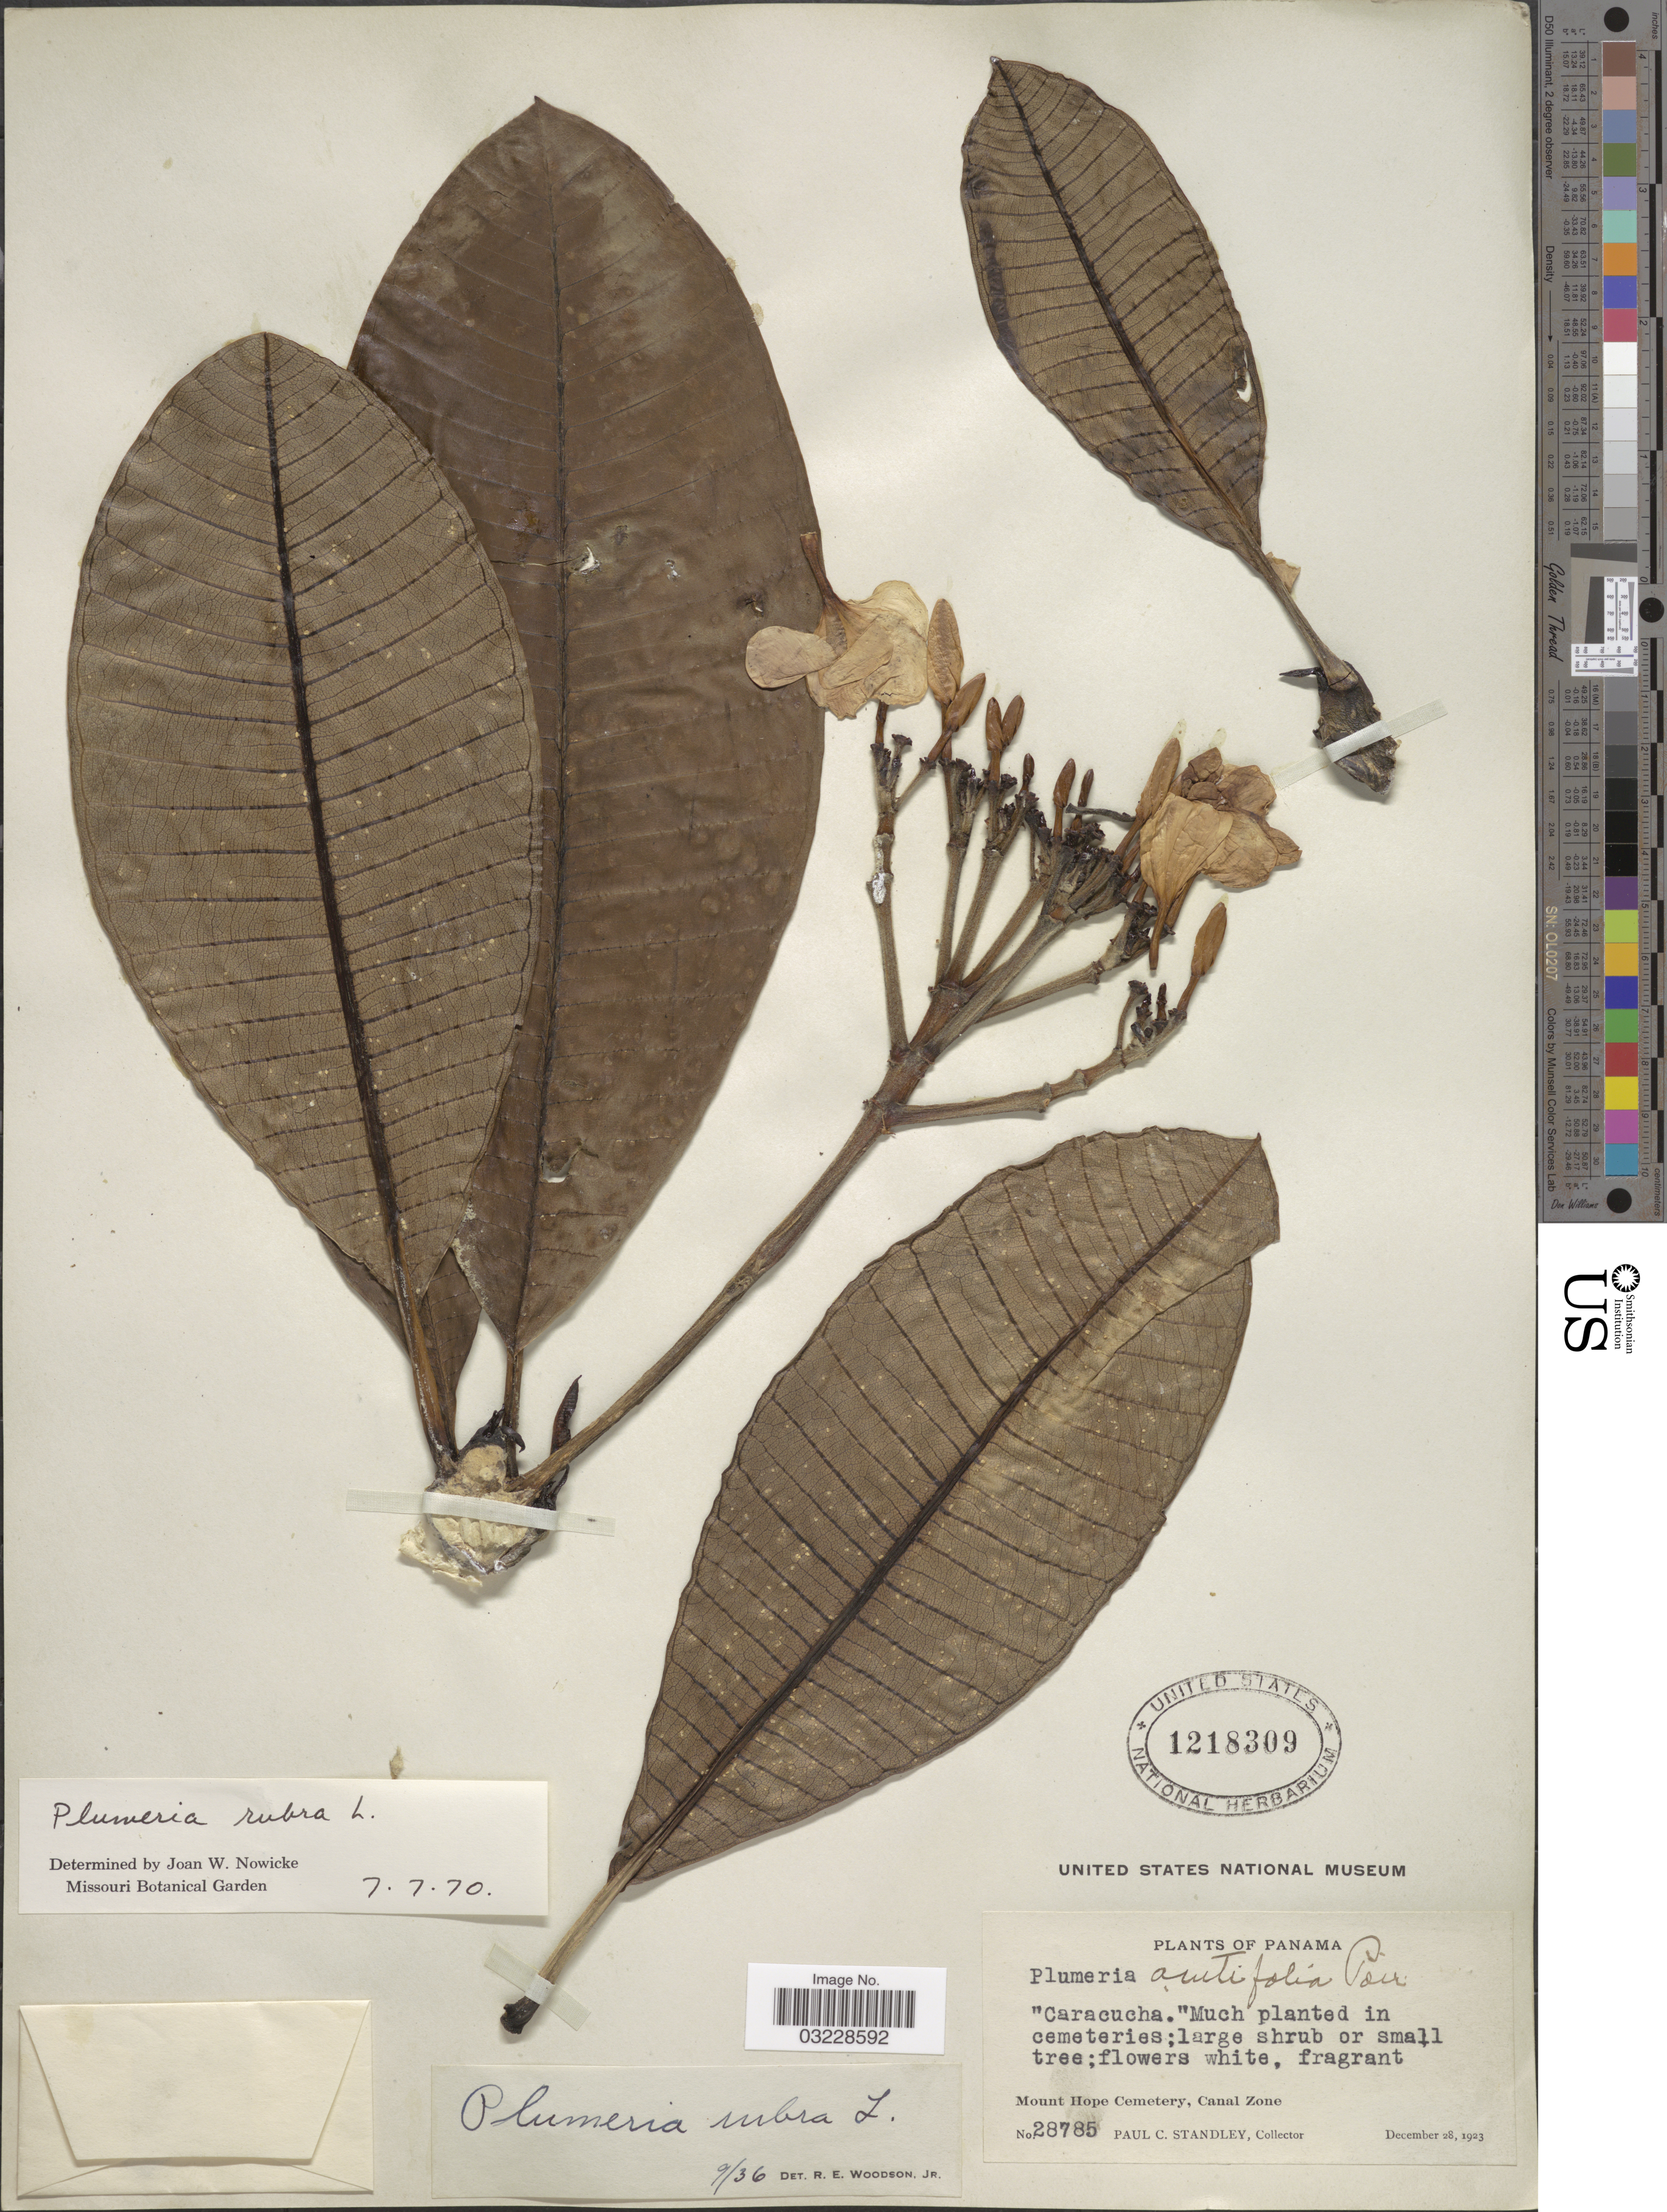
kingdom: Plantae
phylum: Tracheophyta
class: Magnoliopsida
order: Gentianales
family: Apocynaceae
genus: Plumeria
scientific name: Plumeria rubra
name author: L.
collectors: P. C. Standley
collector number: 28785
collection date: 1923-12-28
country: Panama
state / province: Colón / Panamá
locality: Mount Hope Cemetry, Canal Zone.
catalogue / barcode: US 1218309